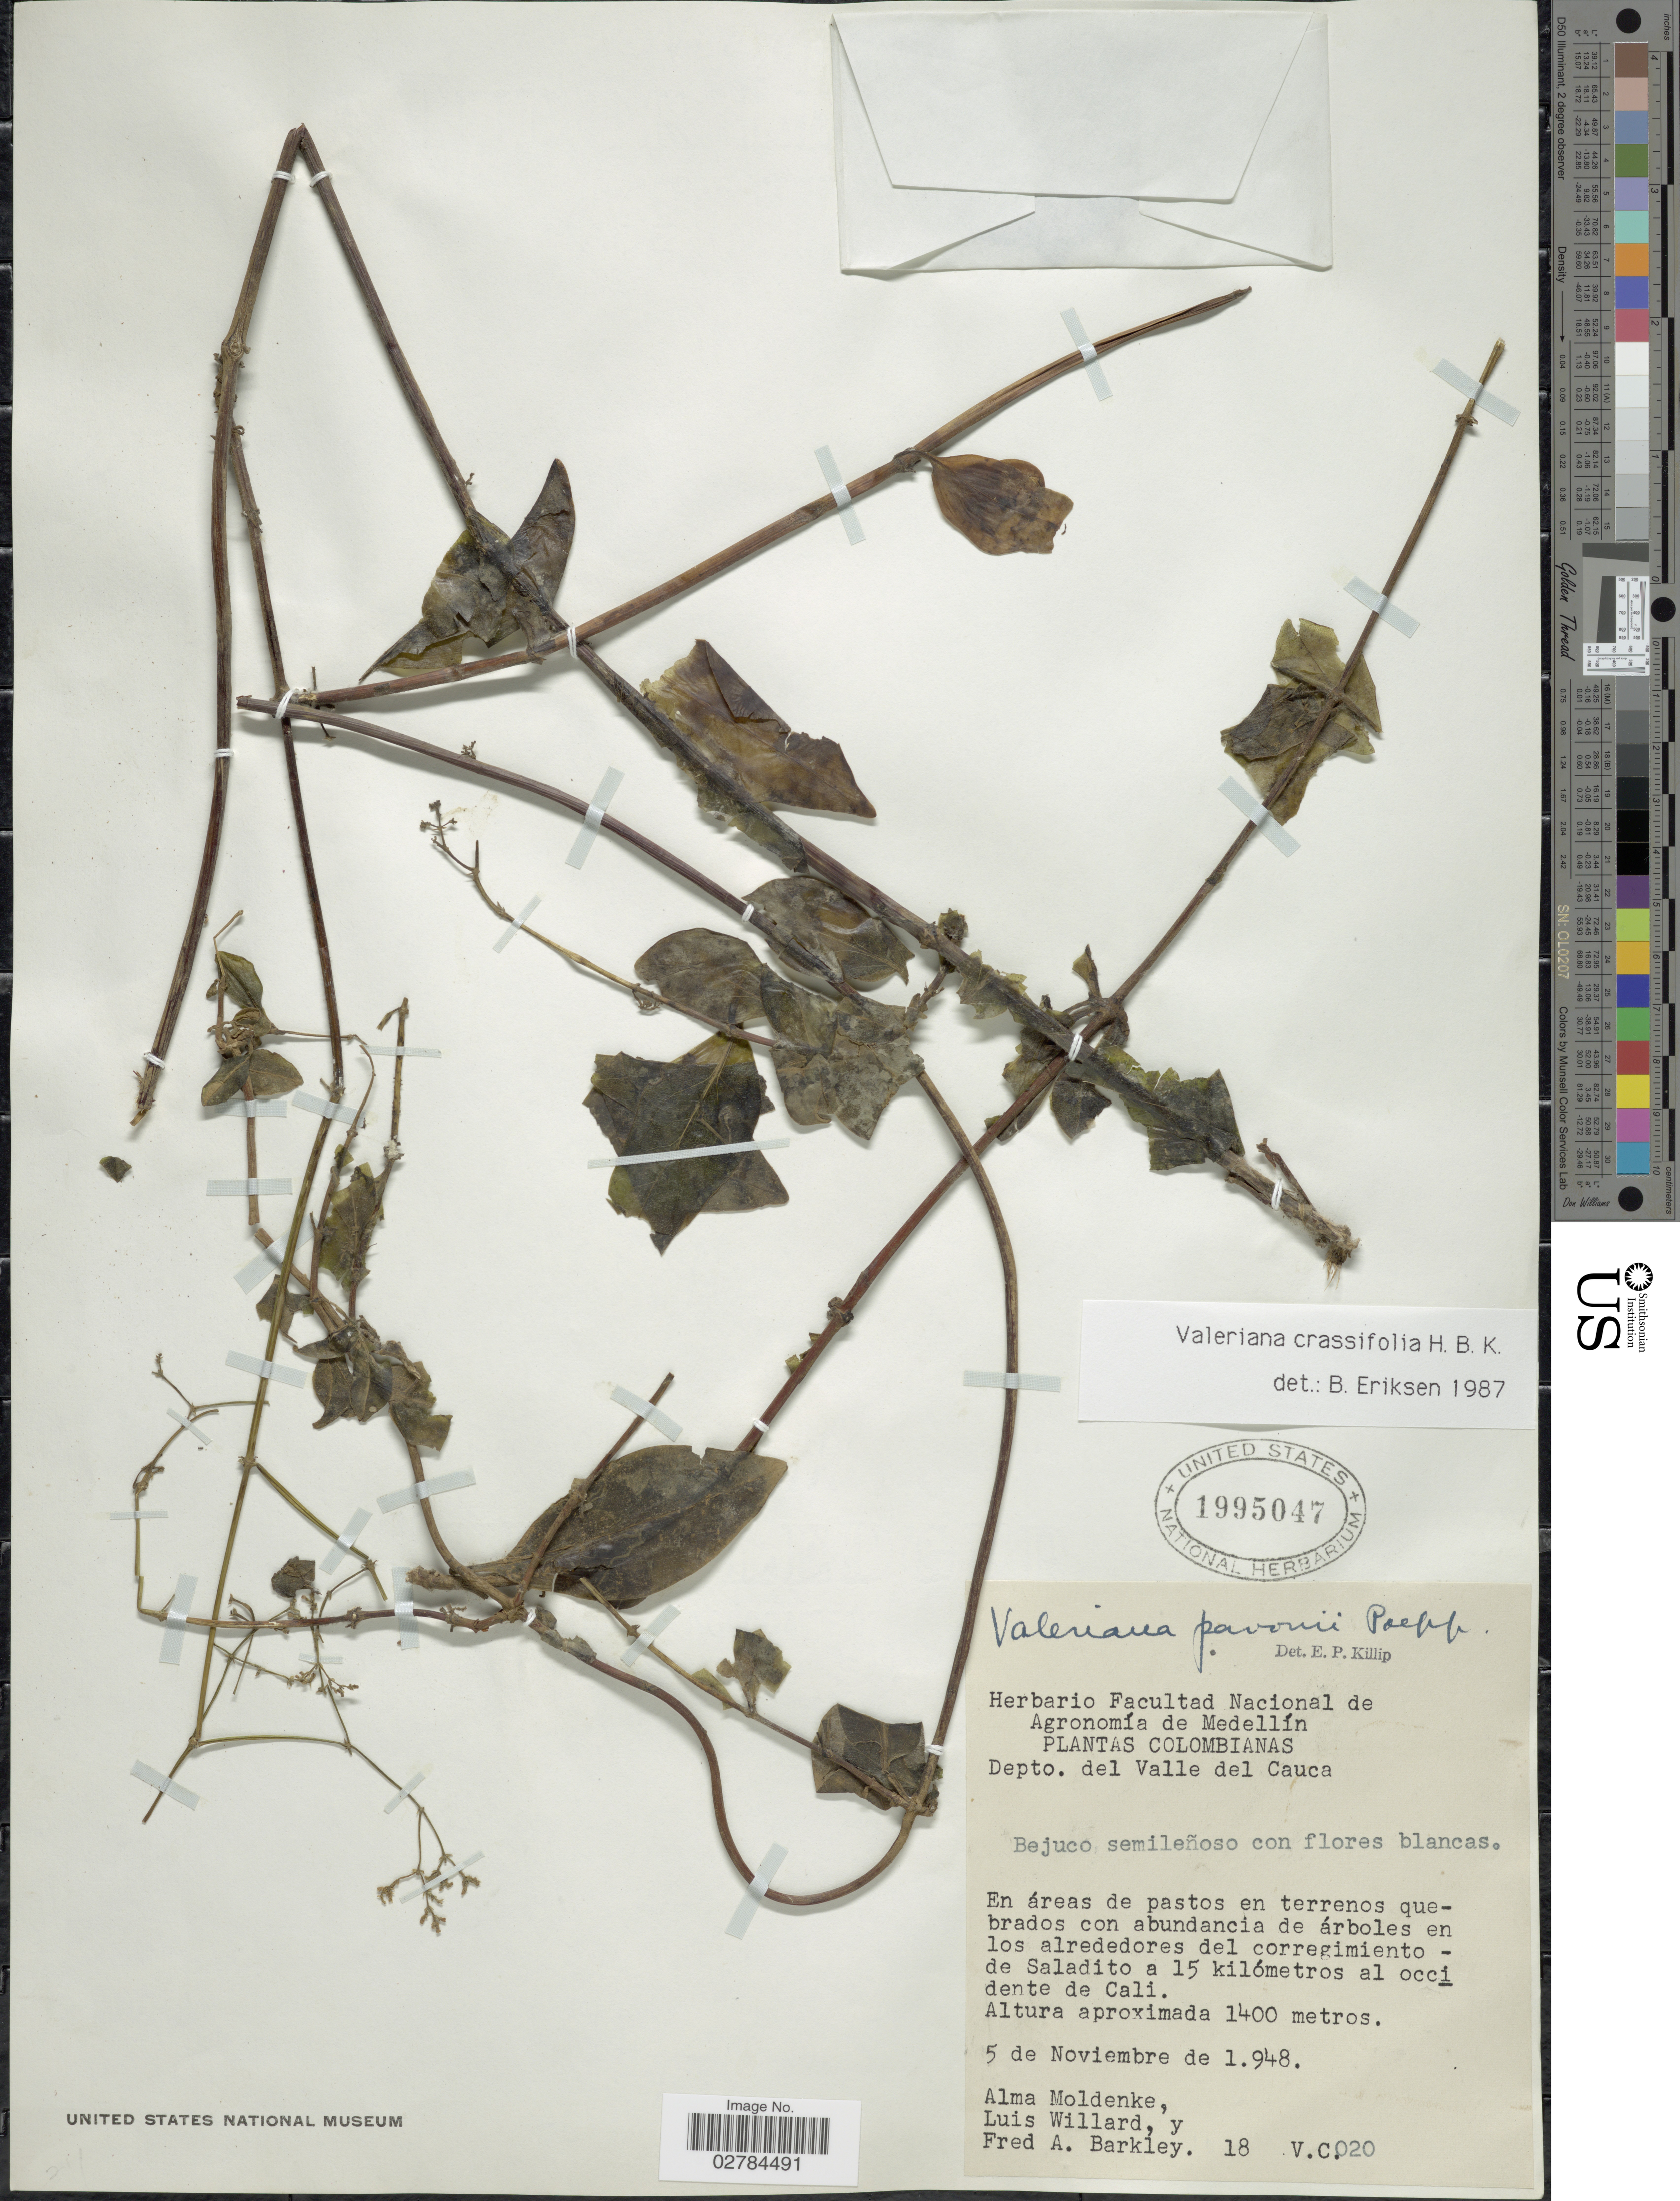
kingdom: Plantae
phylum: Tracheophyta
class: Magnoliopsida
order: Dipsacales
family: Caprifoliaceae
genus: Valeriana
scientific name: Valeriana crassifolia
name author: Kunth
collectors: A. L. Moldenke, L. Willard & F. A. Barkley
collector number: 18VC020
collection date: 1948-11-05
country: Colombia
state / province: Valle del Cauca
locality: Depto. del Valle del Cauca. En los alrededores del corregimiento - de Saladito a 15 kilómetros al occidente de Cali.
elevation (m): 1400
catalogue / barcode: US 1995047